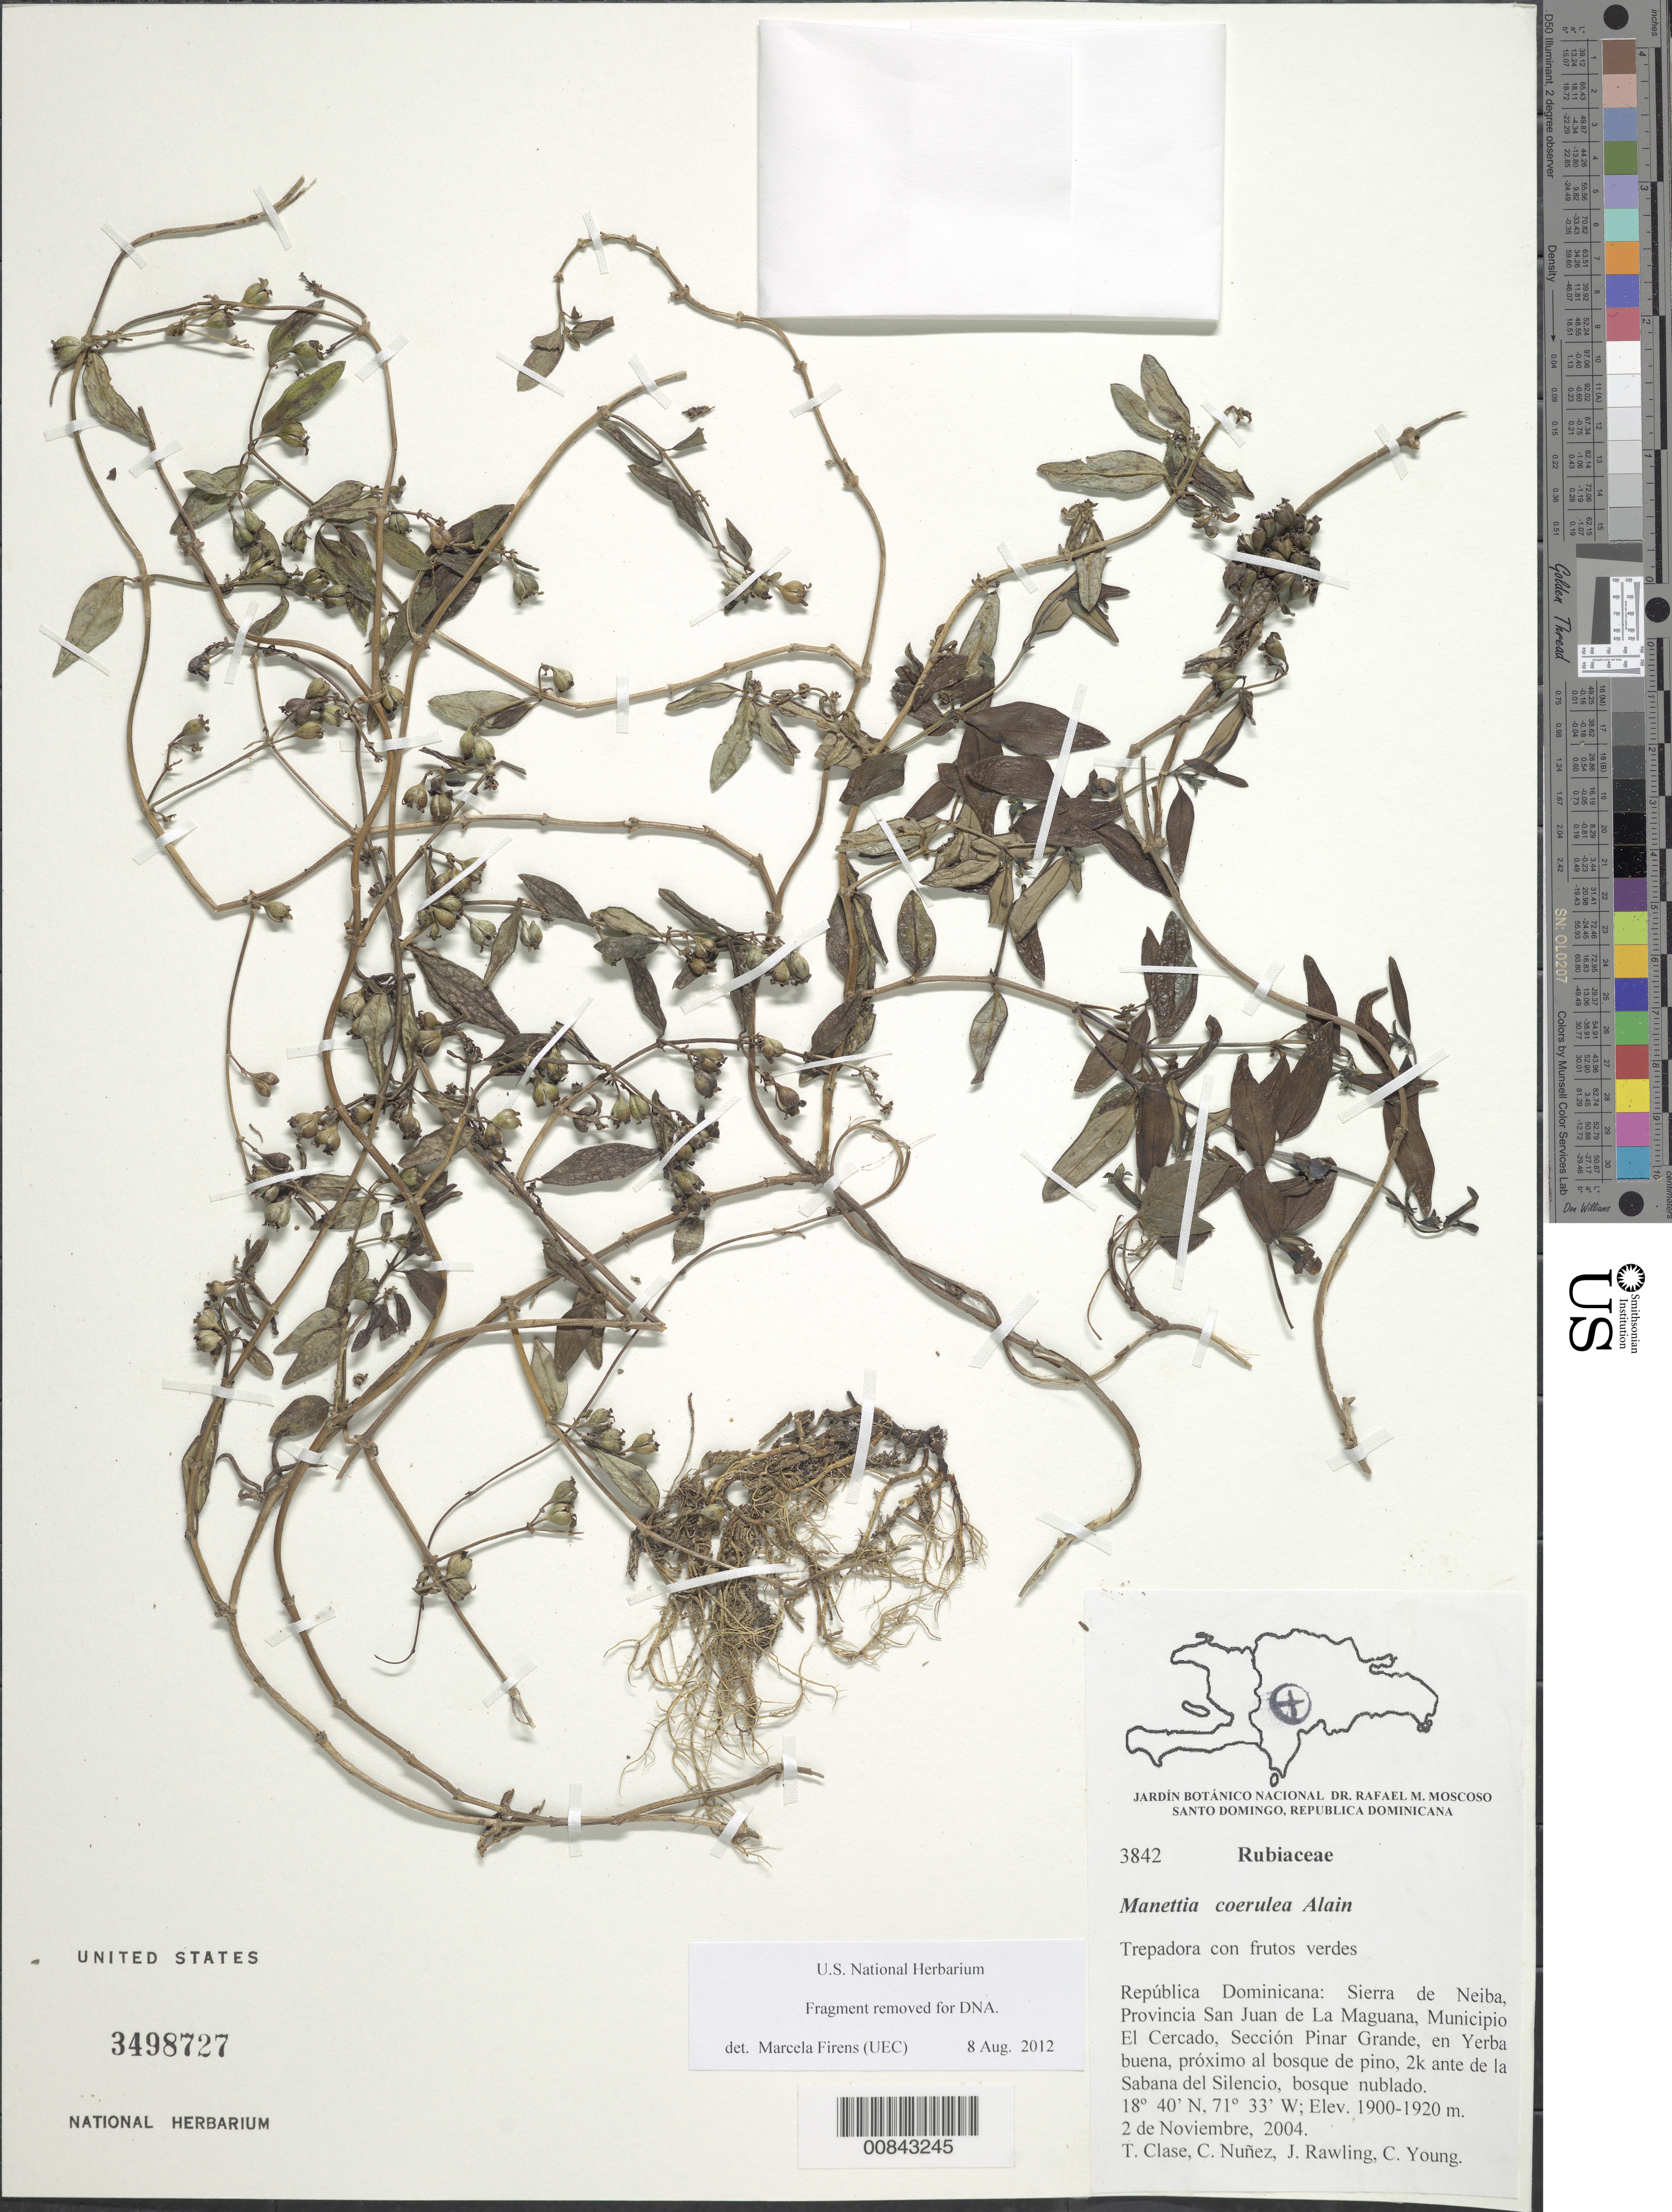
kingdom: Plantae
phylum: Tracheophyta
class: Magnoliopsida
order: Gentianales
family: Rubiaceae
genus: Manettia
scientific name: Manettia coerulea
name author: Alain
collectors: T. Clase, C. Nunez, J. Rawling & C. Young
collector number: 3842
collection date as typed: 02 Nov 2004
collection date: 2004-11-02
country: Dominican Republic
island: Hispaniola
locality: Sierra de Neiba, Prov. San Juan de La Maguana, Mun. El Cercado, Sección Pinar Grande Paraje La Navaja (Yerba buena), próximo al pinar 2k, ante de la Sabana del Silencio.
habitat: Bosque nublado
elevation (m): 1900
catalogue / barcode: US 3498727